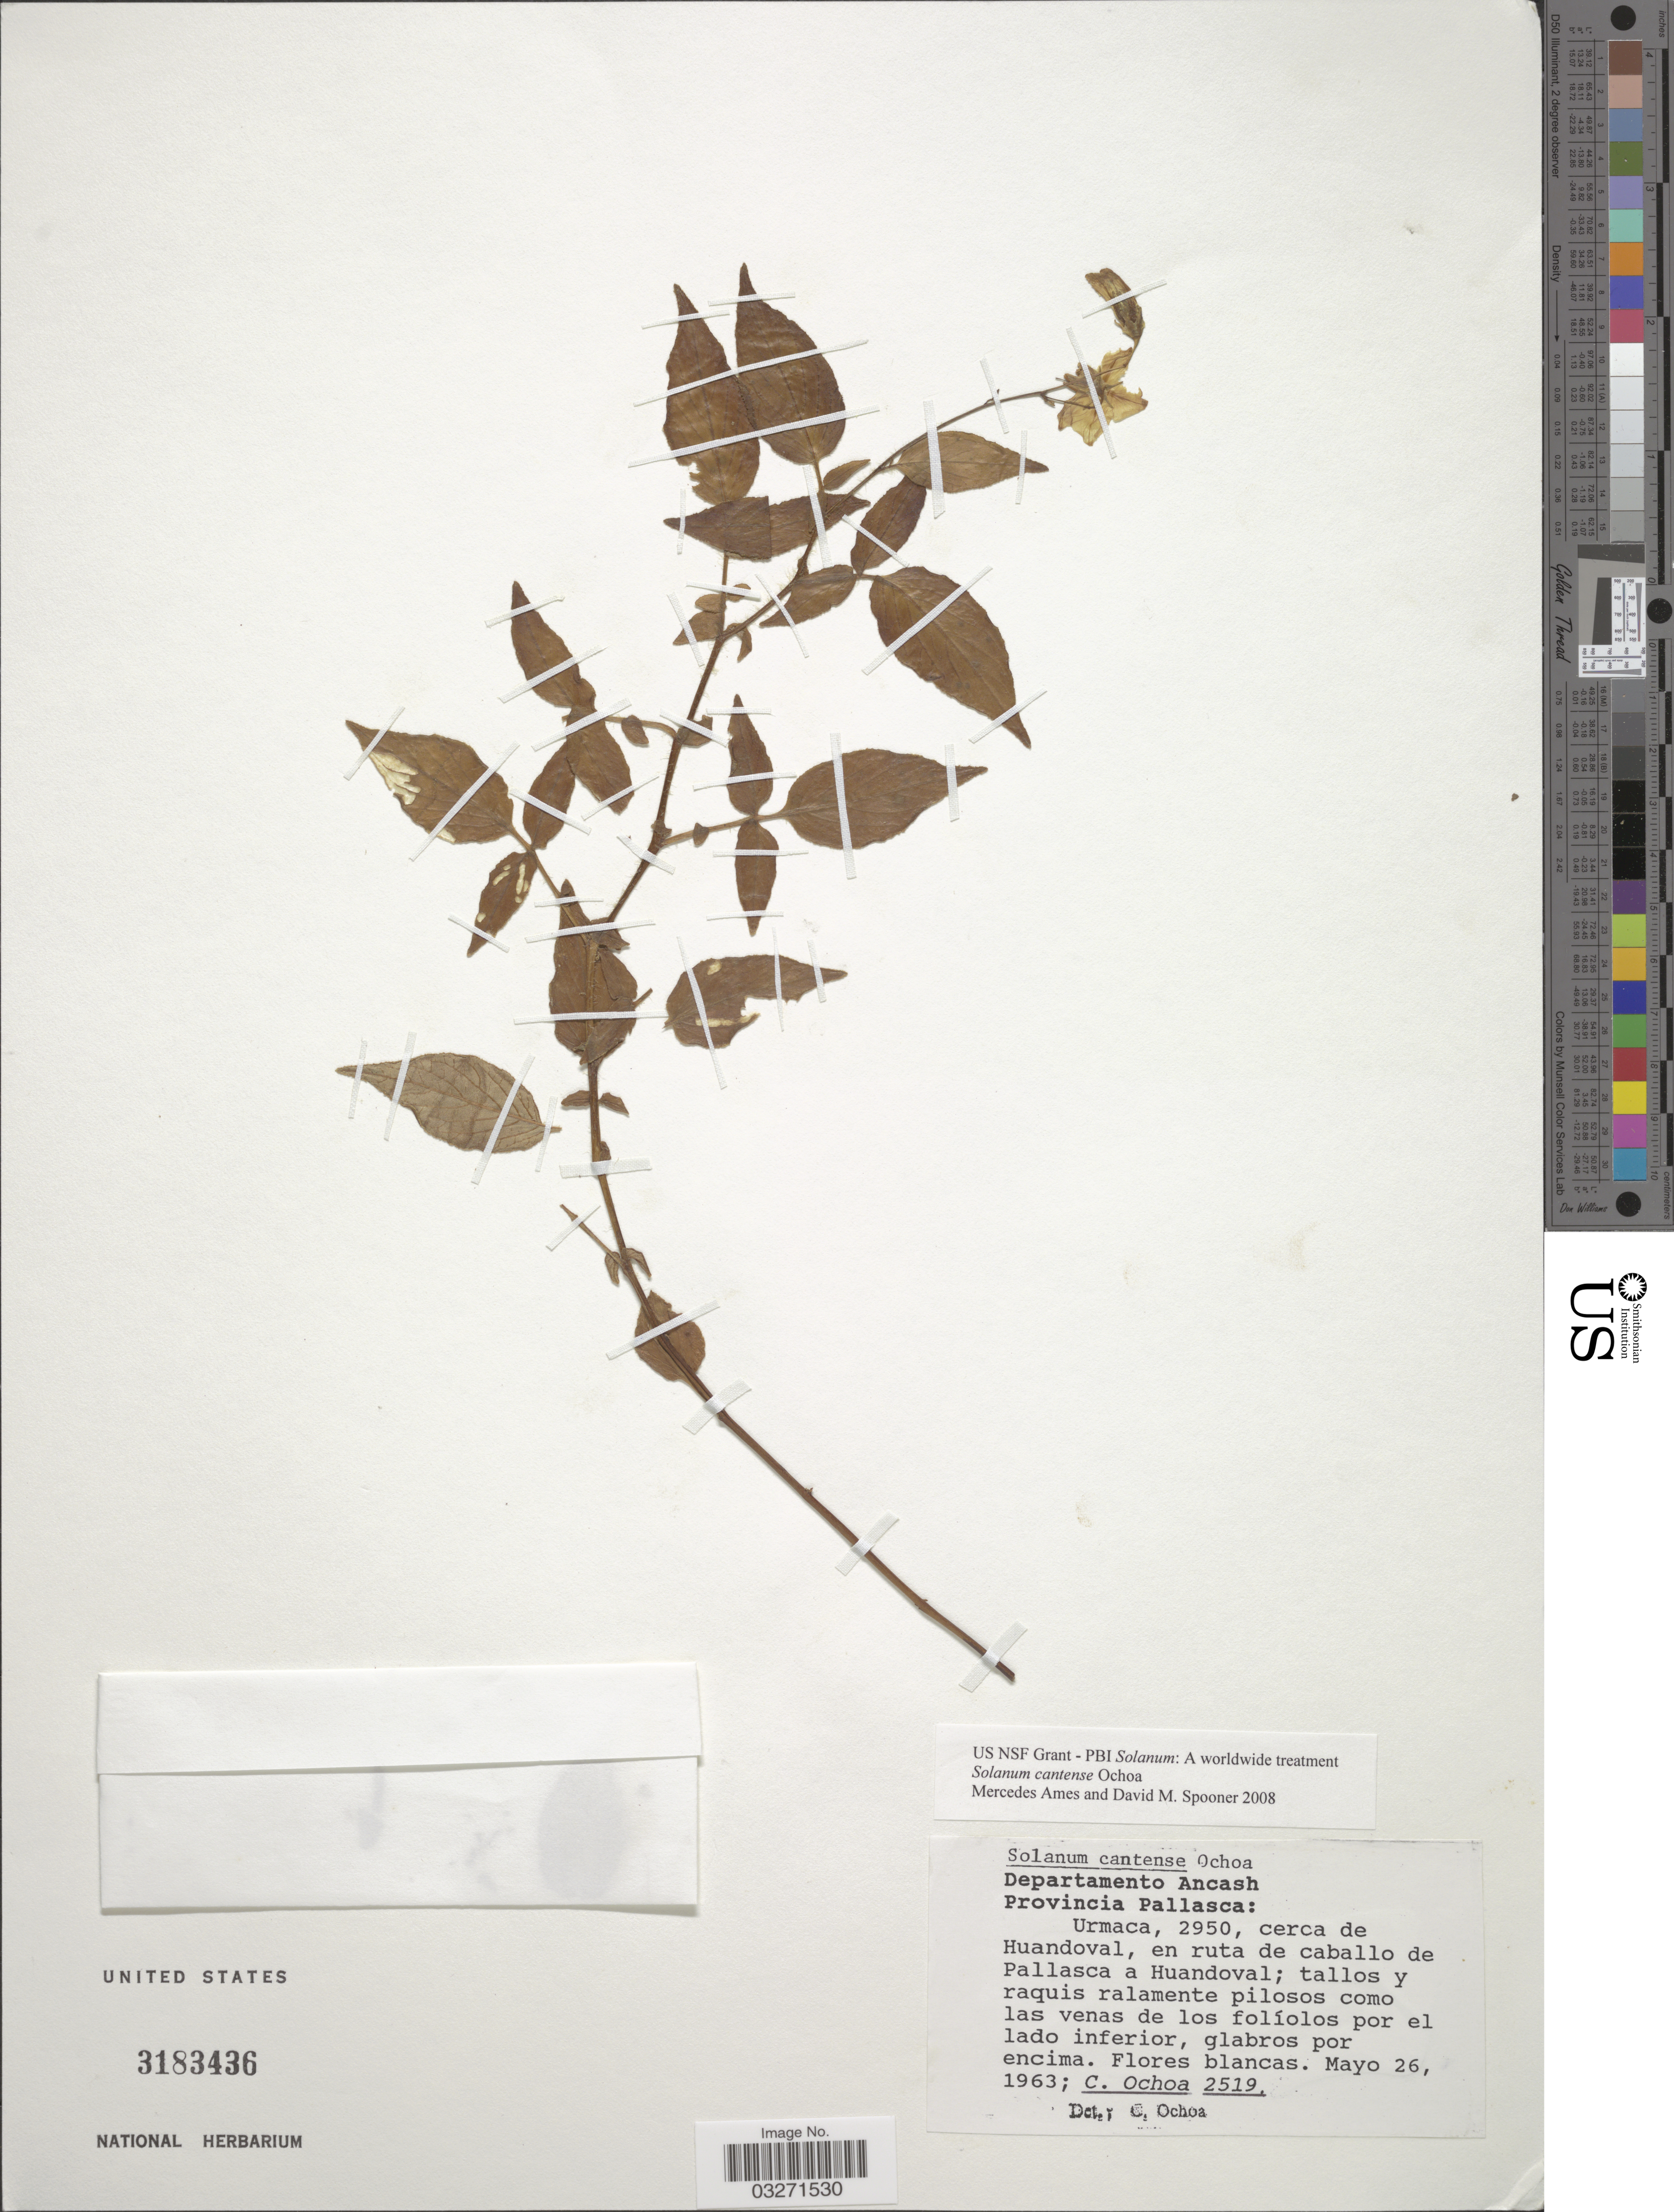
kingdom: Plantae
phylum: Tracheophyta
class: Magnoliopsida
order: Solanales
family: Solanaceae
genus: Solanum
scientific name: Solanum cantense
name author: Ochoa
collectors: C. Ochoa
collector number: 2519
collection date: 1963-05-26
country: Peru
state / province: Ancash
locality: Departamento Ancash. Provincia Pallasca: Urmaca, cerca de Huandoval, en ruta de caballo de Pallasca a Huandoval.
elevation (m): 2950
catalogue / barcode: US 3183436